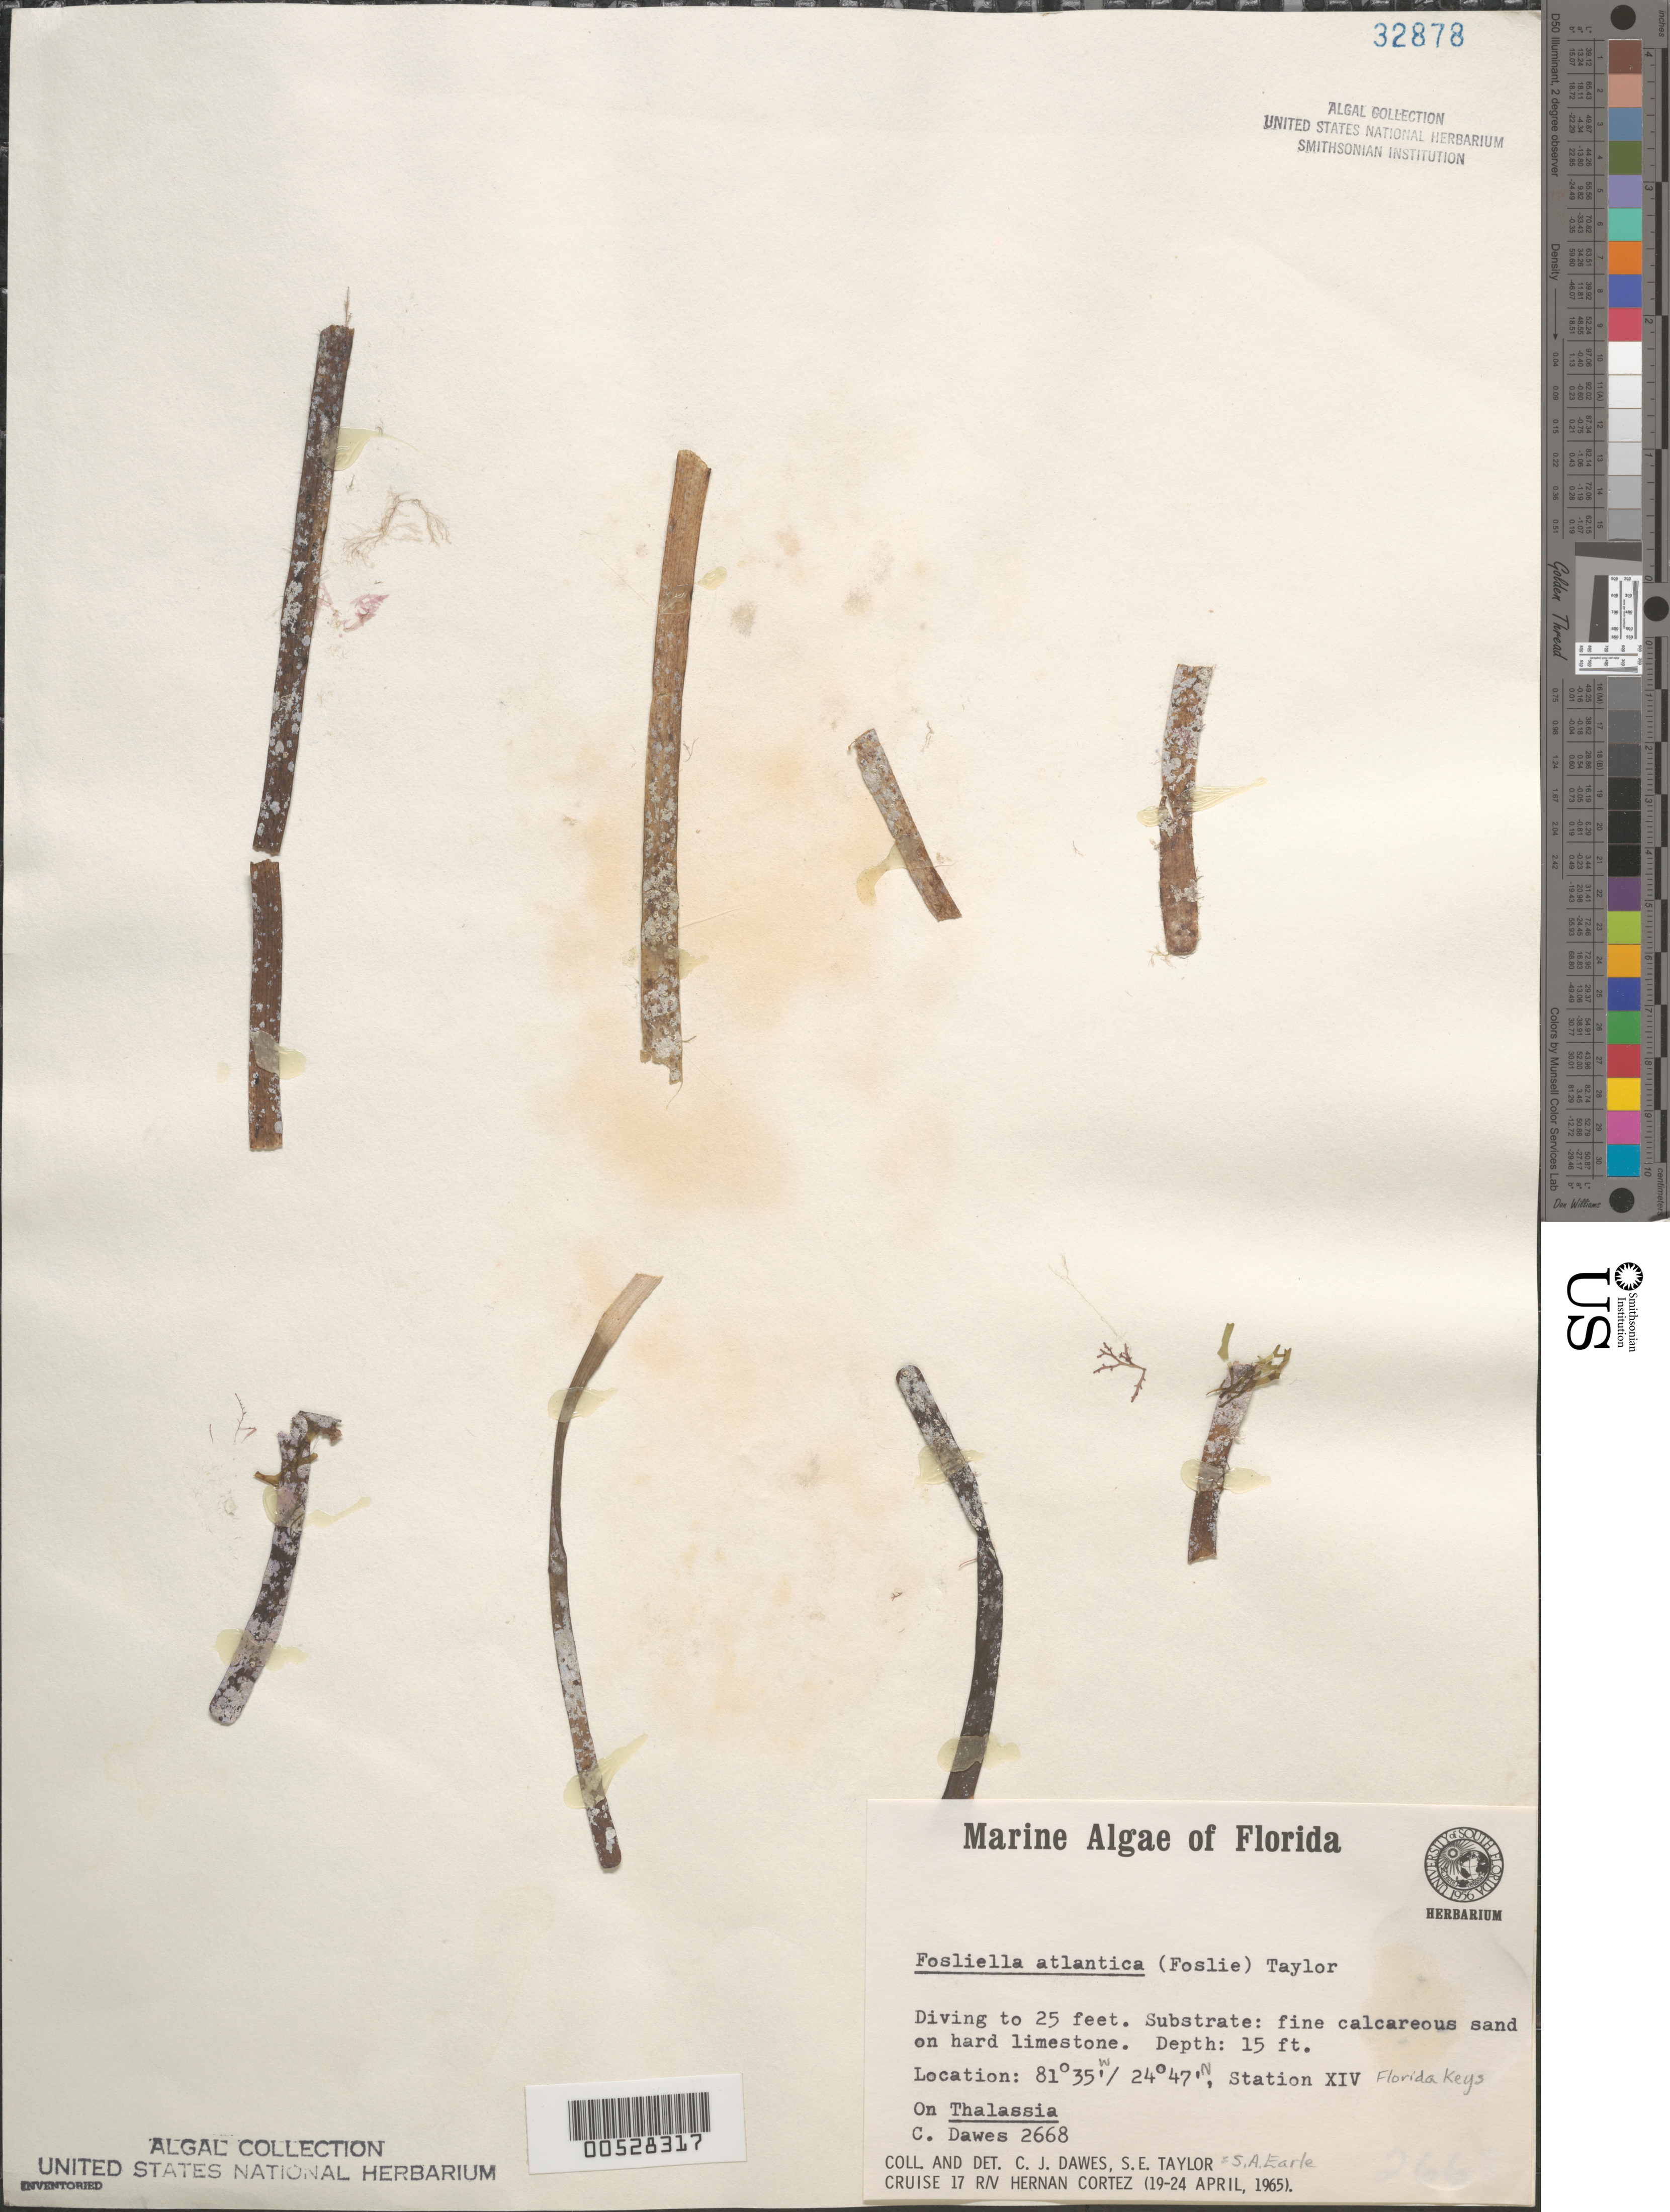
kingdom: Plantae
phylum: Rhodophyta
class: Florideophyceae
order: Corallinales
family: Hydrolithaceae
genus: Fosliella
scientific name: Fosliella atlantica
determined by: Dawes, C. J.; Earle, S. A.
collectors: C. Dawes & S. A. Earle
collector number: Cjd 2668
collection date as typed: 19 Apr 1965 to 24 Apr 1965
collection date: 1965-04-19/1965-04-24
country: United States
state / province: Florida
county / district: Monroe County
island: Florida Keys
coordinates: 24 47' N, 81 35' W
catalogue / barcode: US 32878